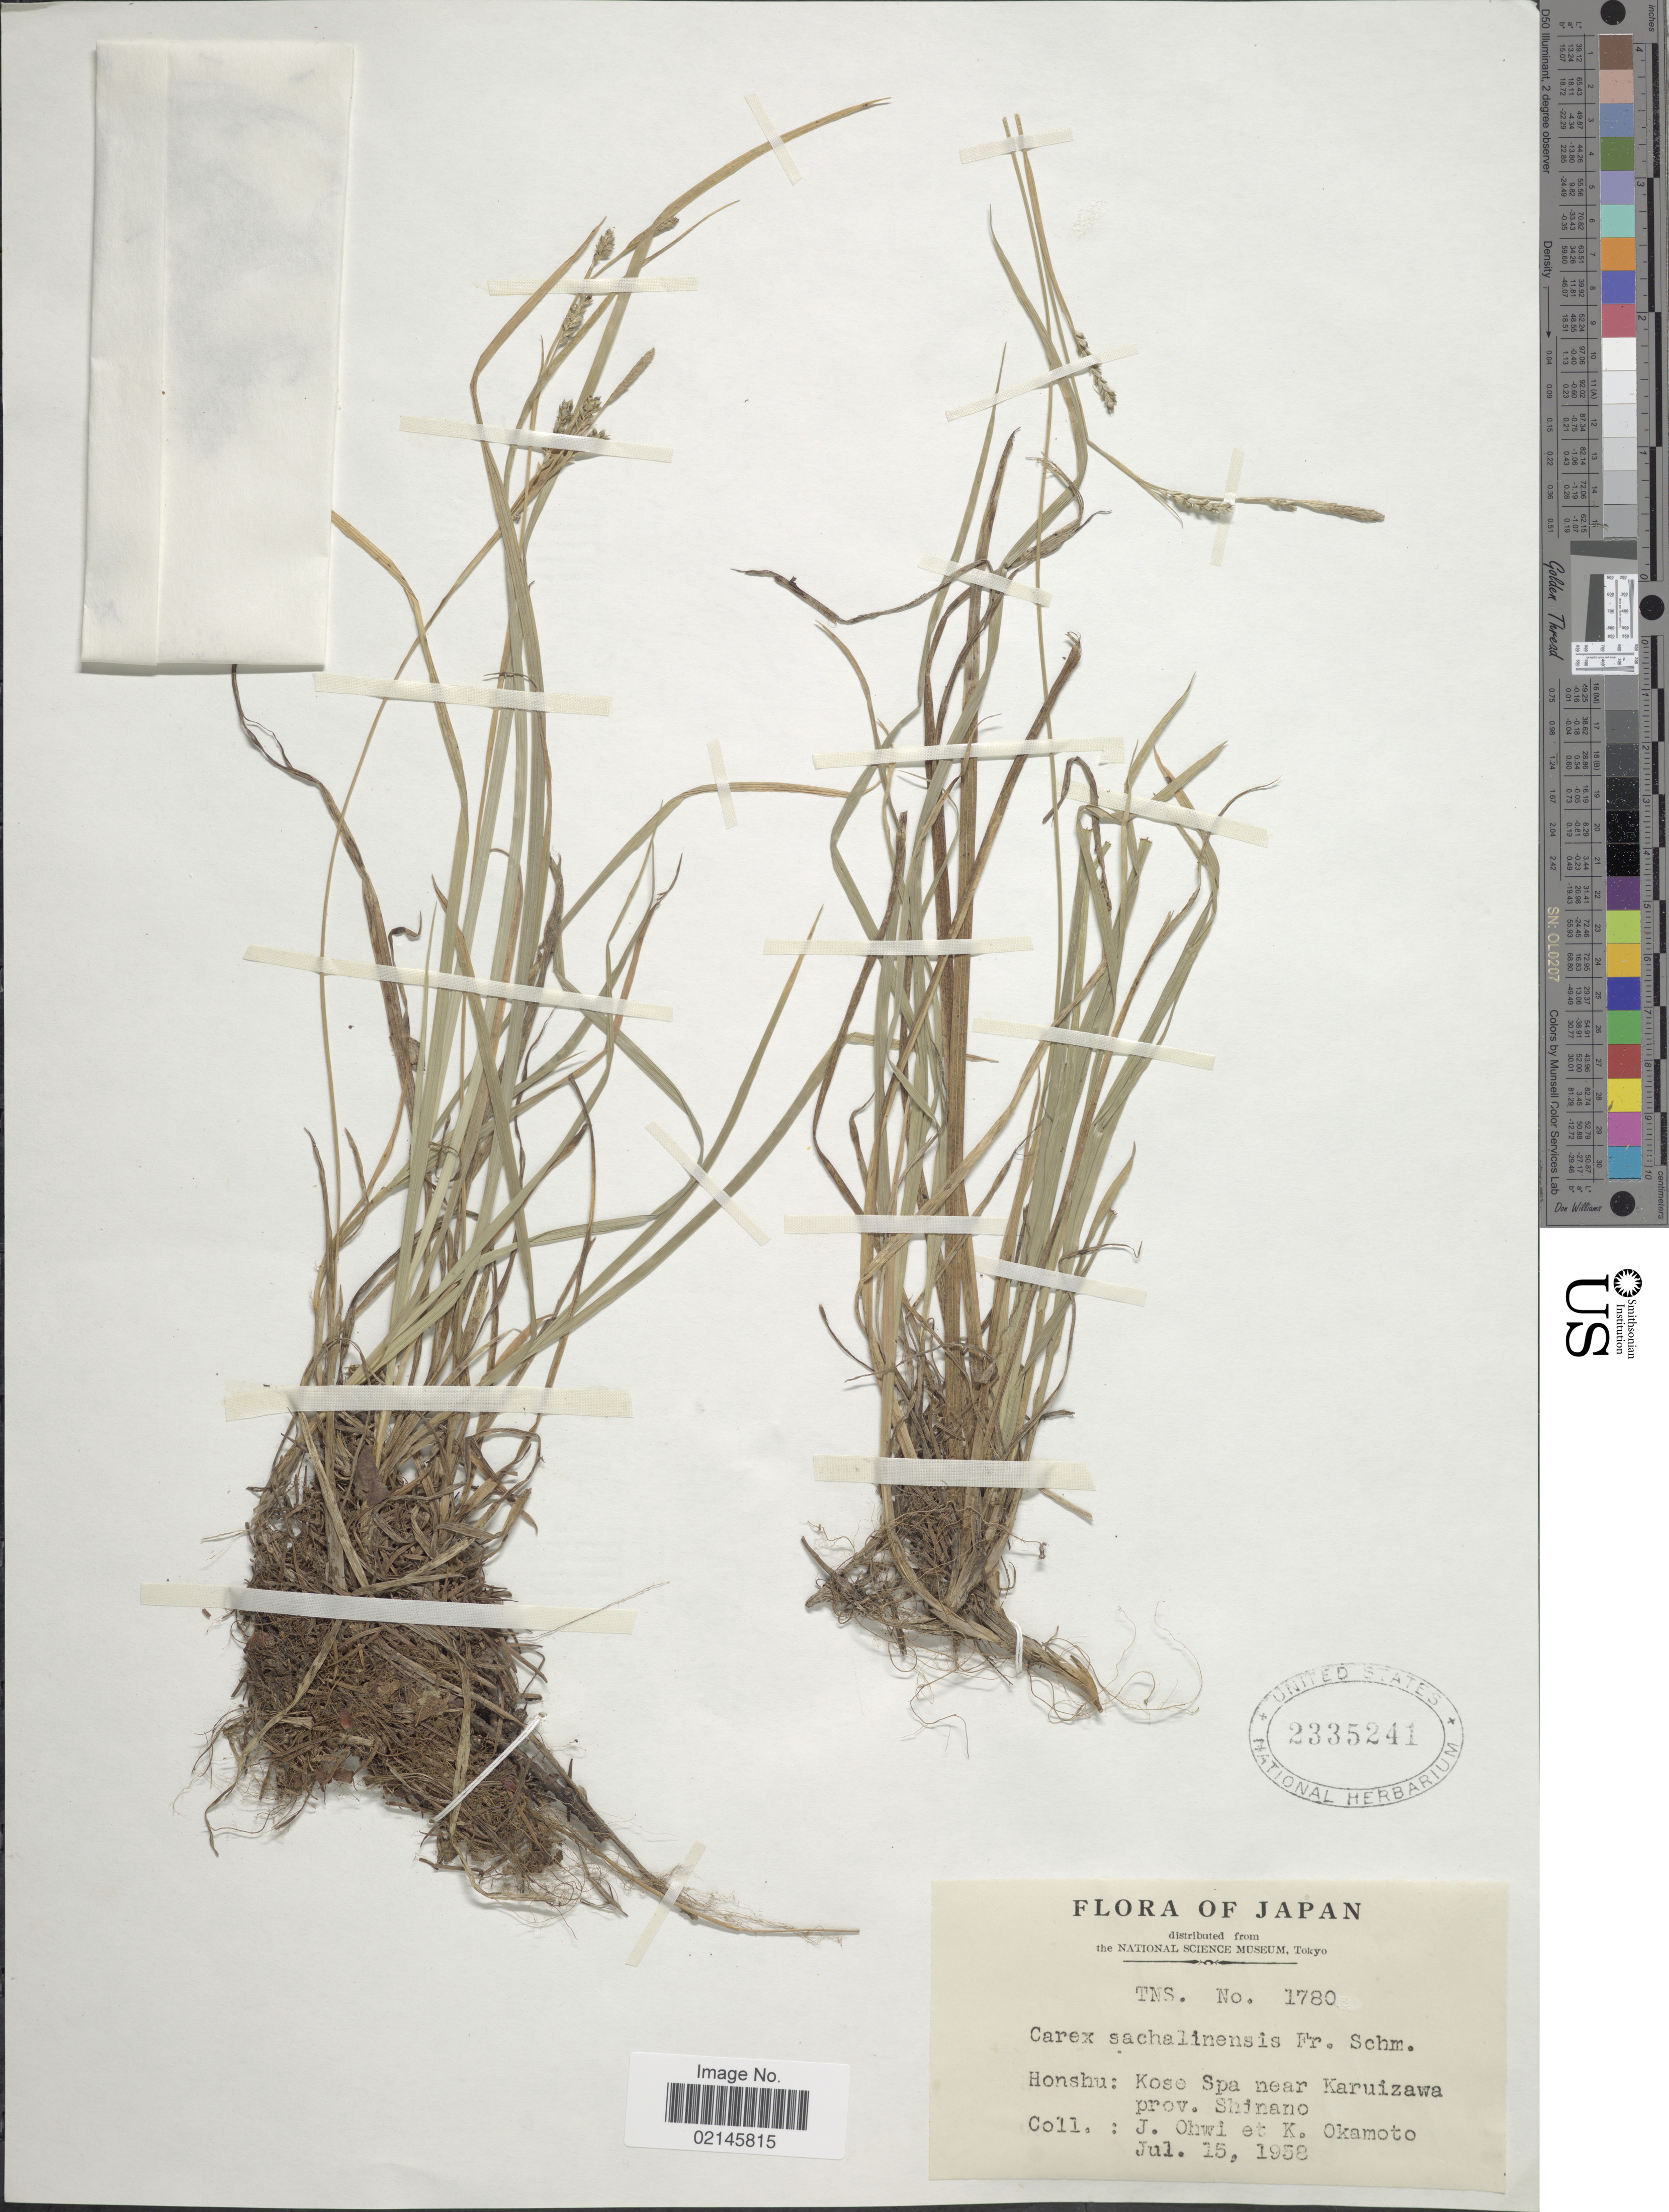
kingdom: Plantae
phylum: Tracheophyta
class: Liliopsida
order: Poales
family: Cyperaceae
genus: Carex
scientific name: Carex pisiformis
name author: Boott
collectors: J. Ohwi & K. Okamoto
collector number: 1780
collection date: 1958-07-15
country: Japan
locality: Honshu: Kose Spa near Karuizawa prov. Shinano.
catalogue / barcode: US 2335241